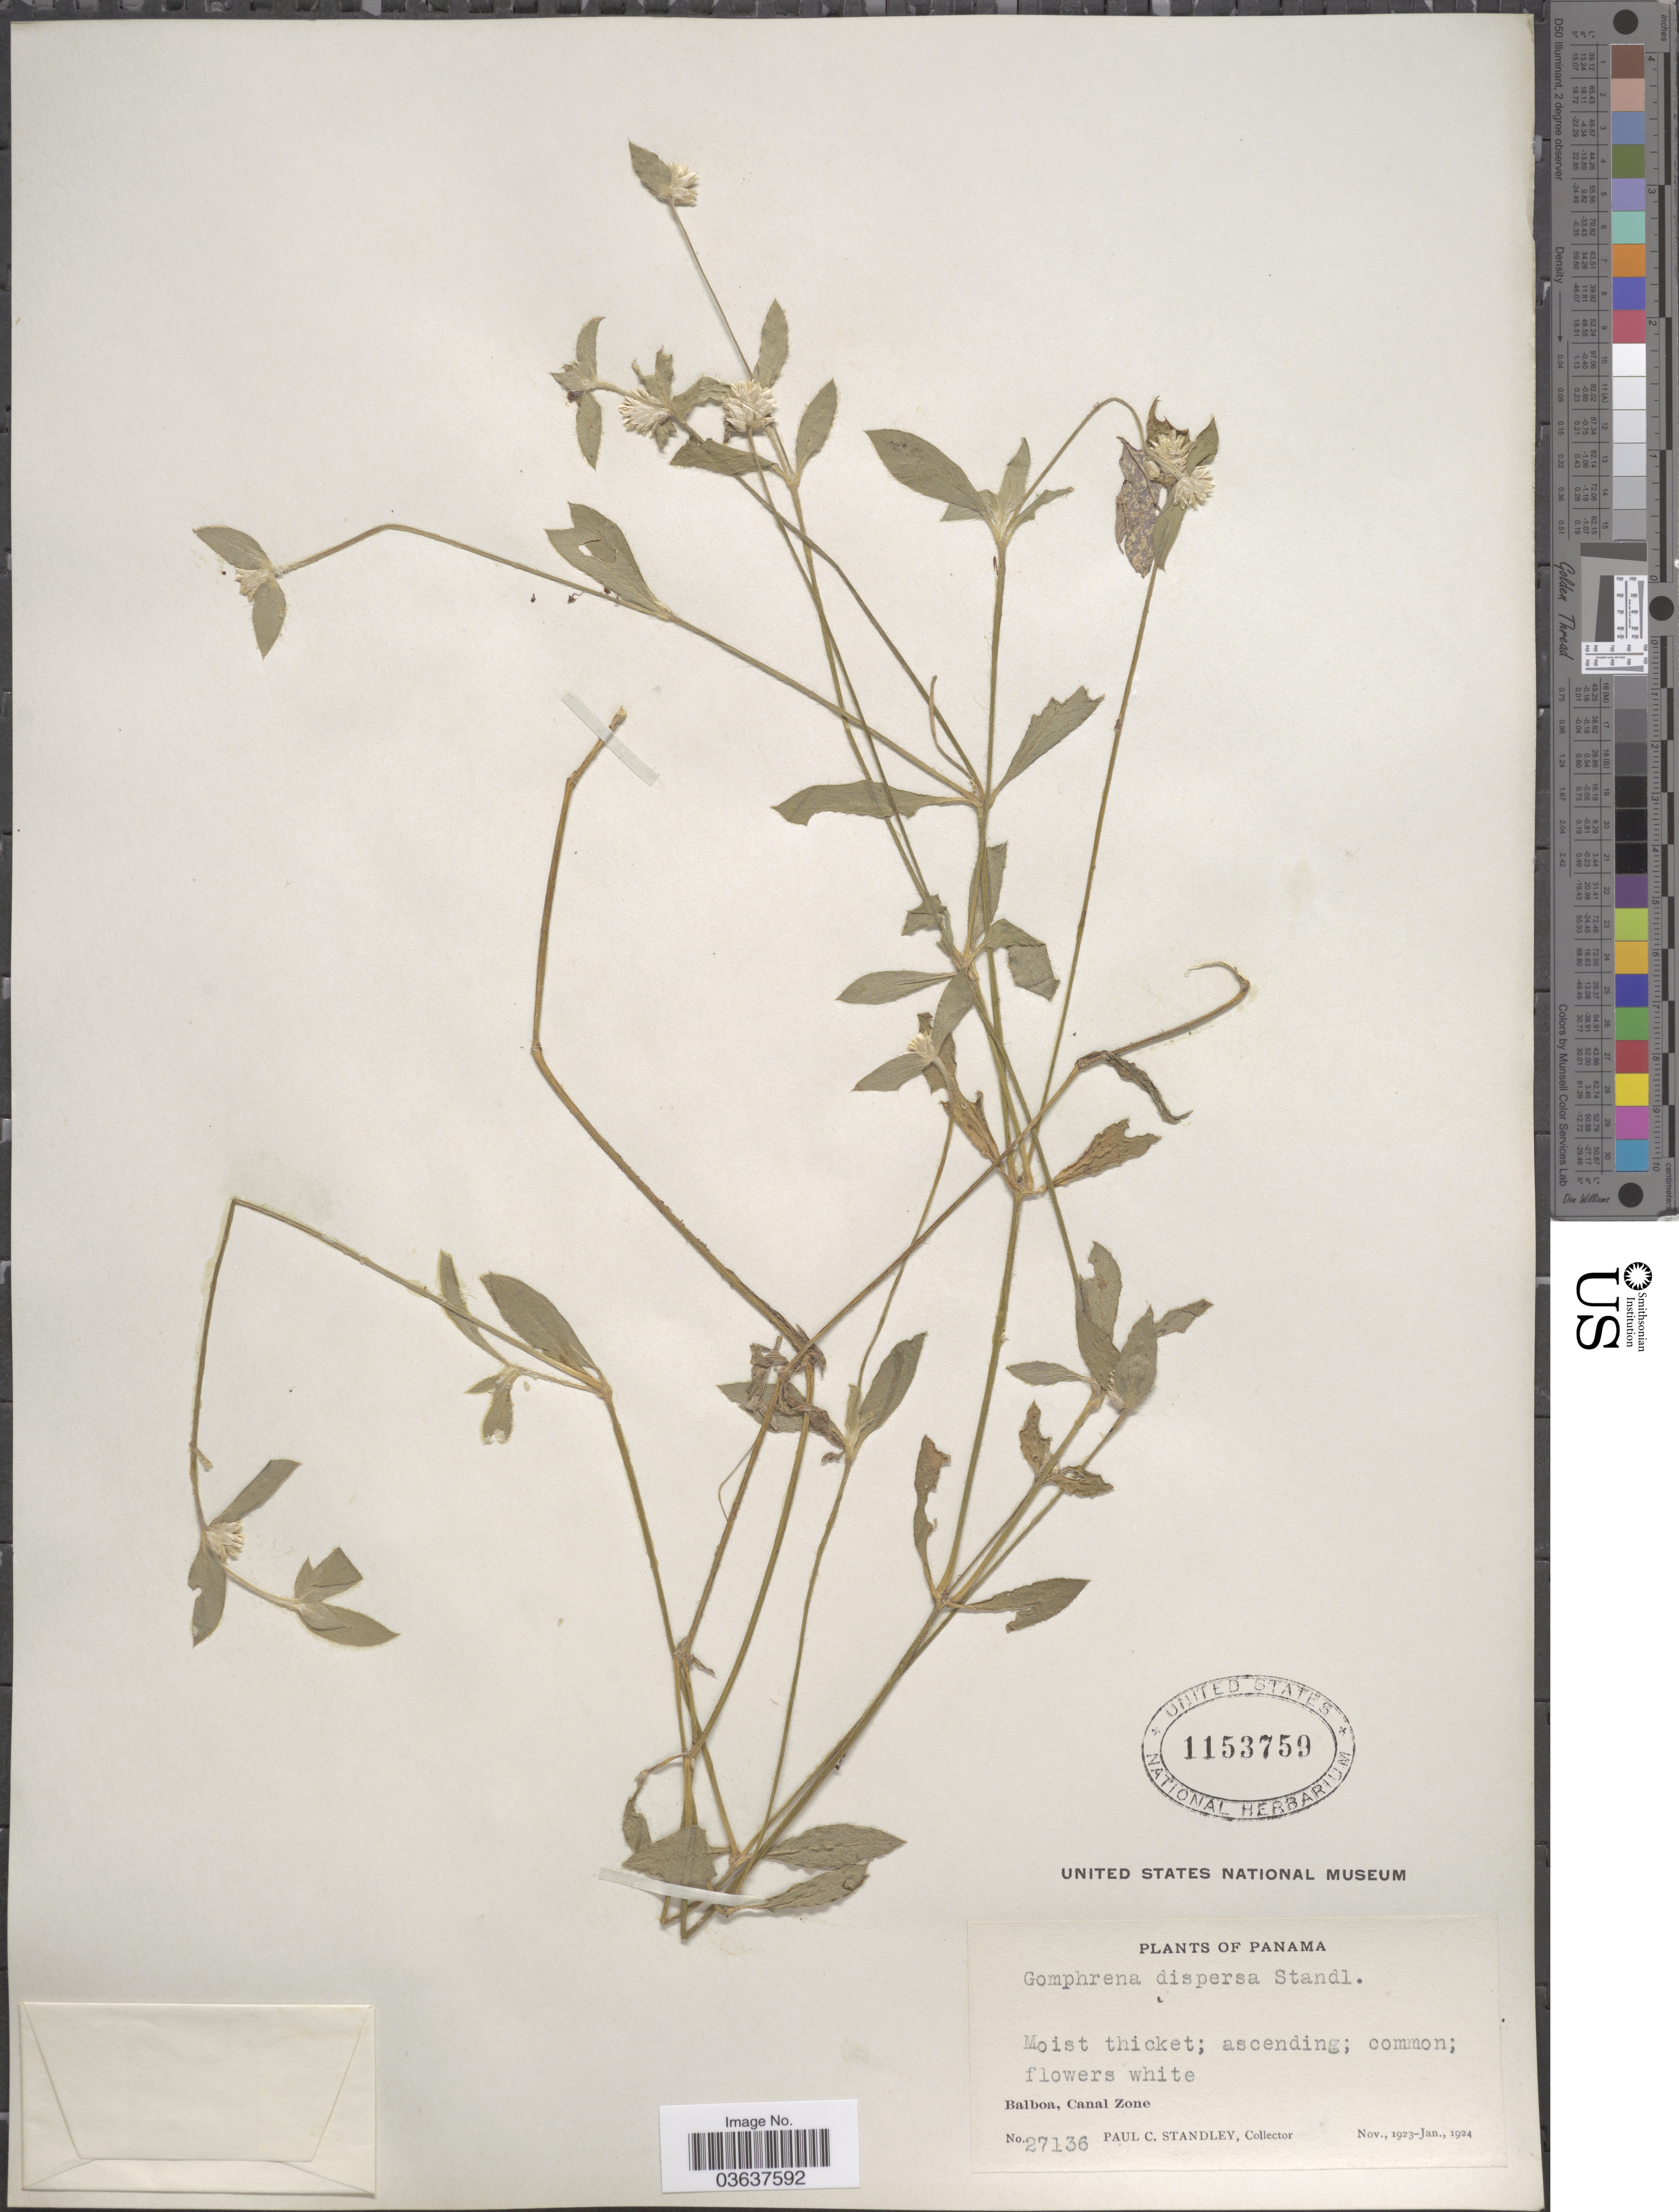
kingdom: Plantae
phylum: Tracheophyta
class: Magnoliopsida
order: Caryophyllales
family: Amaranthaceae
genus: Gomphrena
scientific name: Gomphrena dispersa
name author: Standl.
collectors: P. C. Standley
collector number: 27136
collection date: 1923-11/1924-01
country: Panama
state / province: Colón / Panamá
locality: Balboa, Canal Zone.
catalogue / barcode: US 1153759